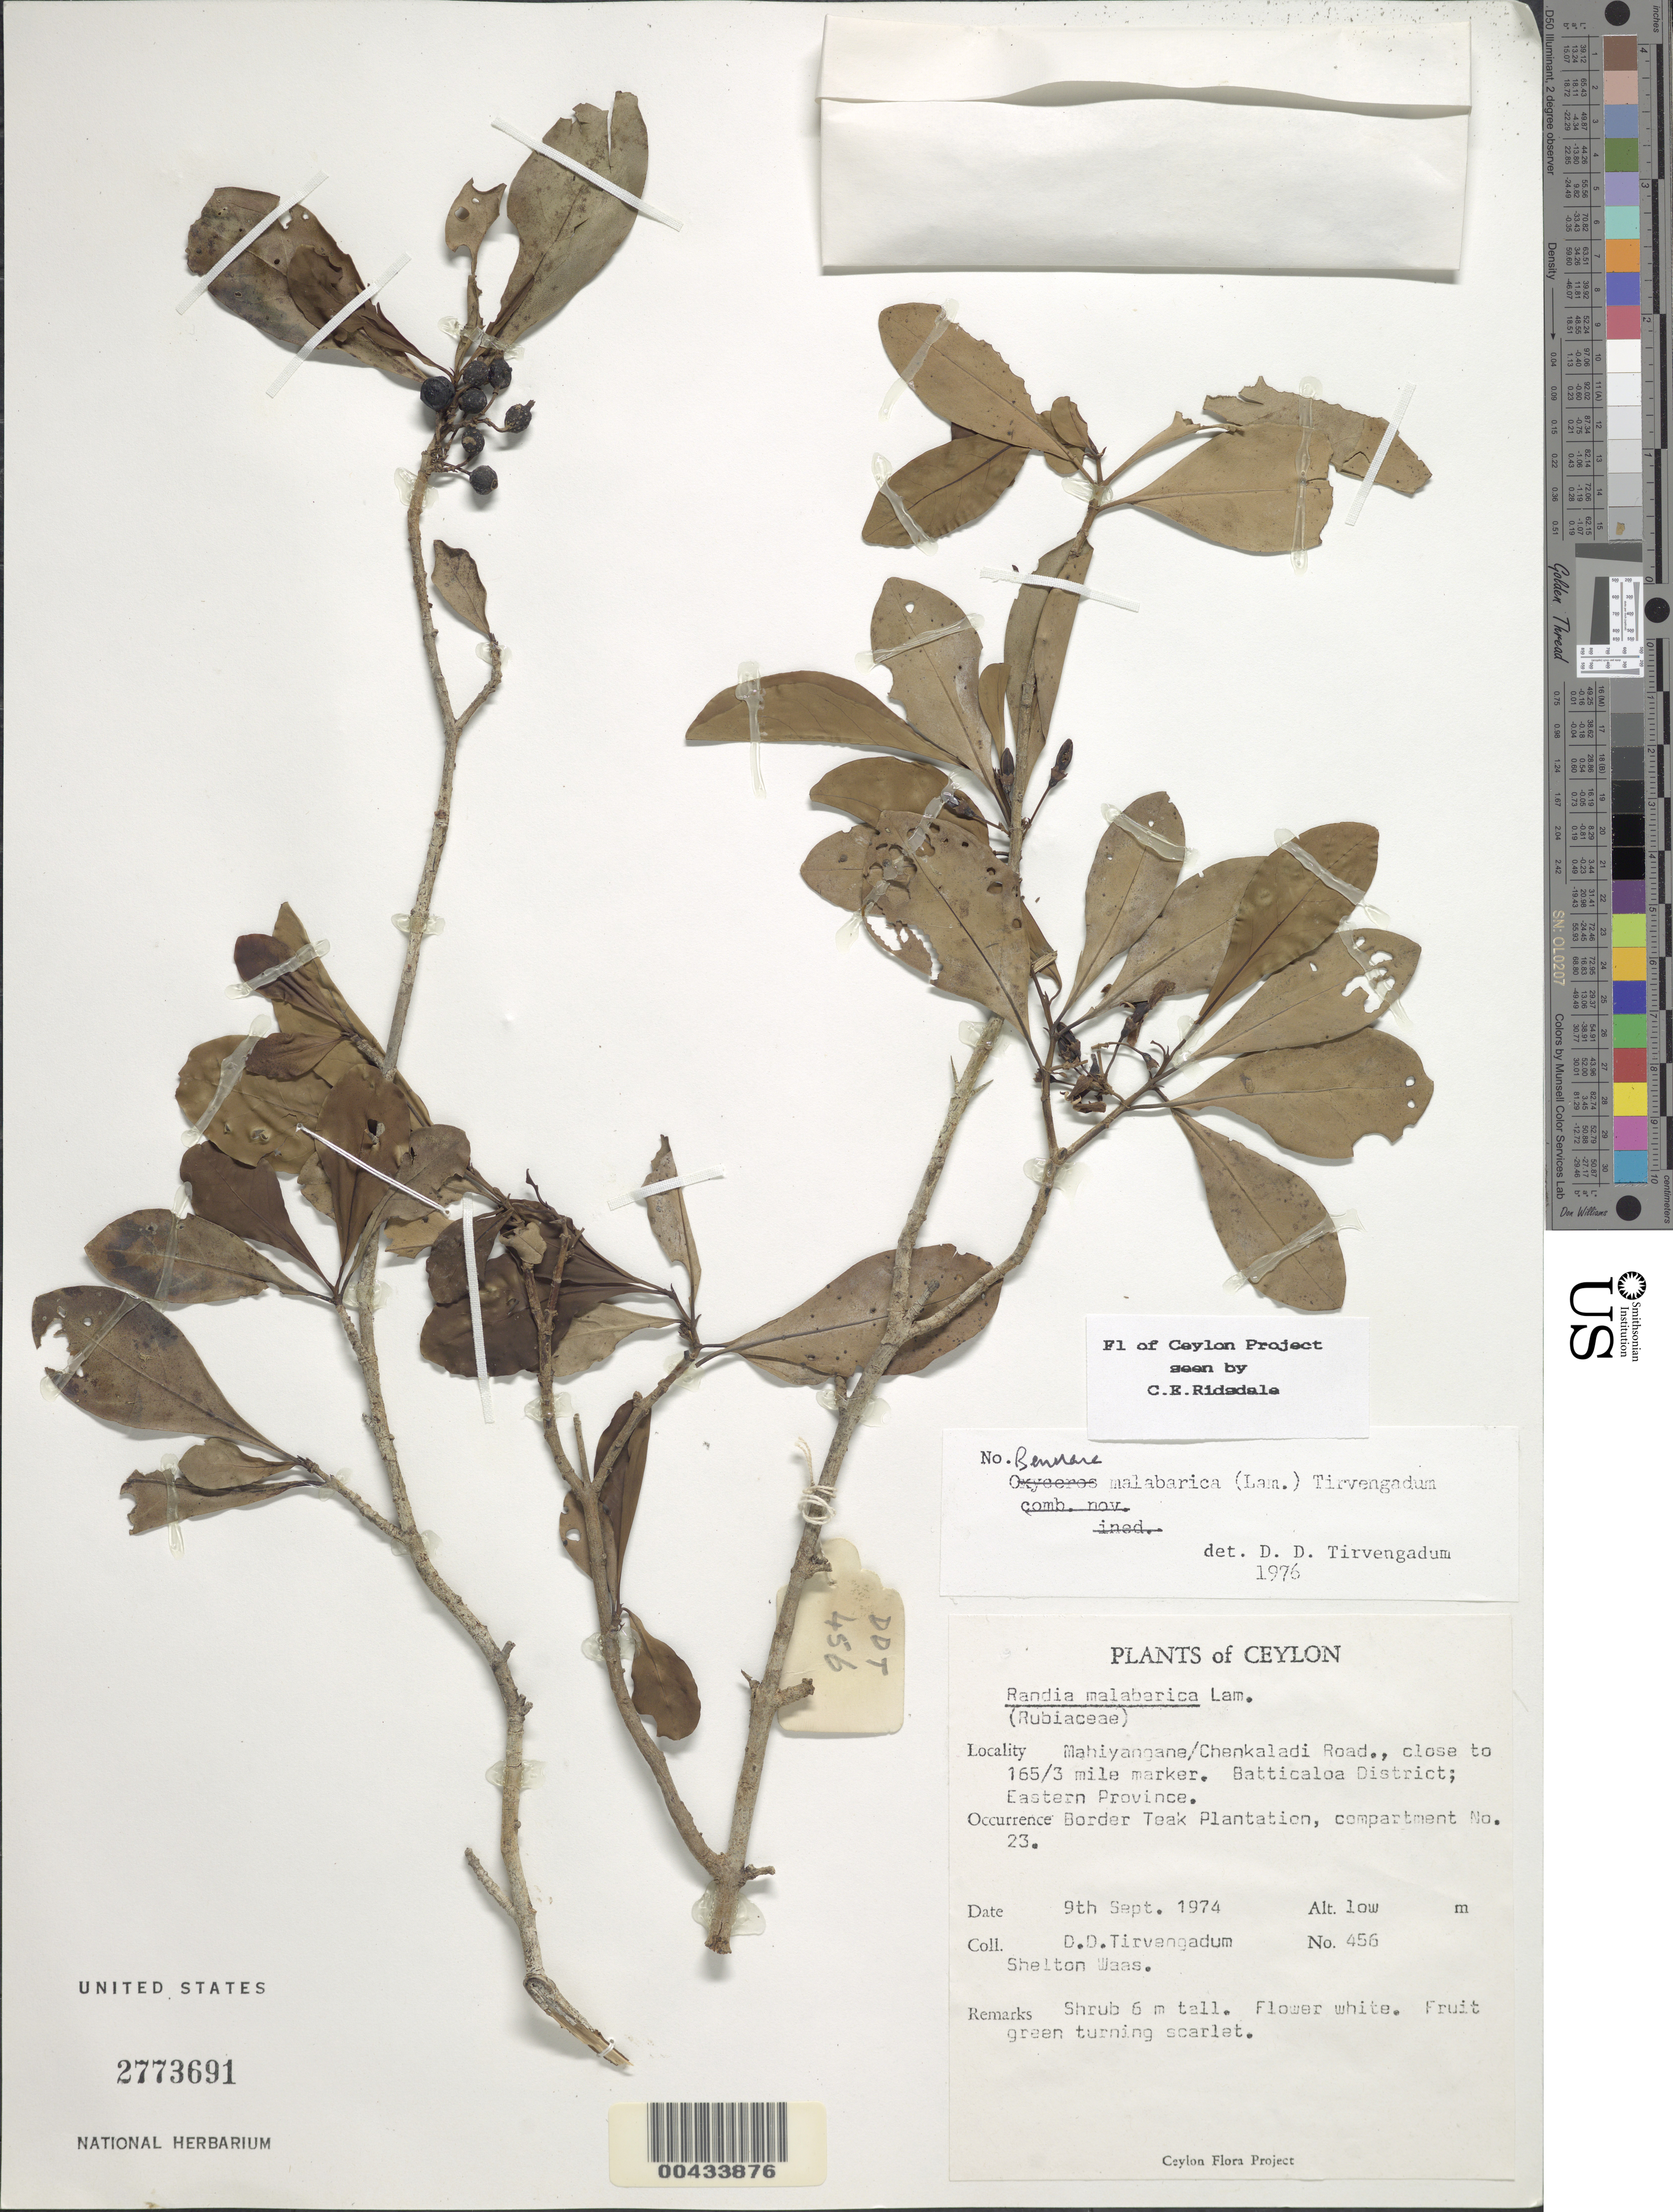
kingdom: Plantae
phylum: Tracheophyta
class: Magnoliopsida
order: Gentianales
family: Rubiaceae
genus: Benkara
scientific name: Benkara malabarica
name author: (Lam.) Tirveng.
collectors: D. Tirvengadum & S. Waas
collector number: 456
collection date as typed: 09 Sep 1974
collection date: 1974-09-09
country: Sri Lanka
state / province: Eastern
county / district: Batticaloa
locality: Mahiyangane-Chenkaladi Rd., close to 165/3 mile marker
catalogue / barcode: US 2773691